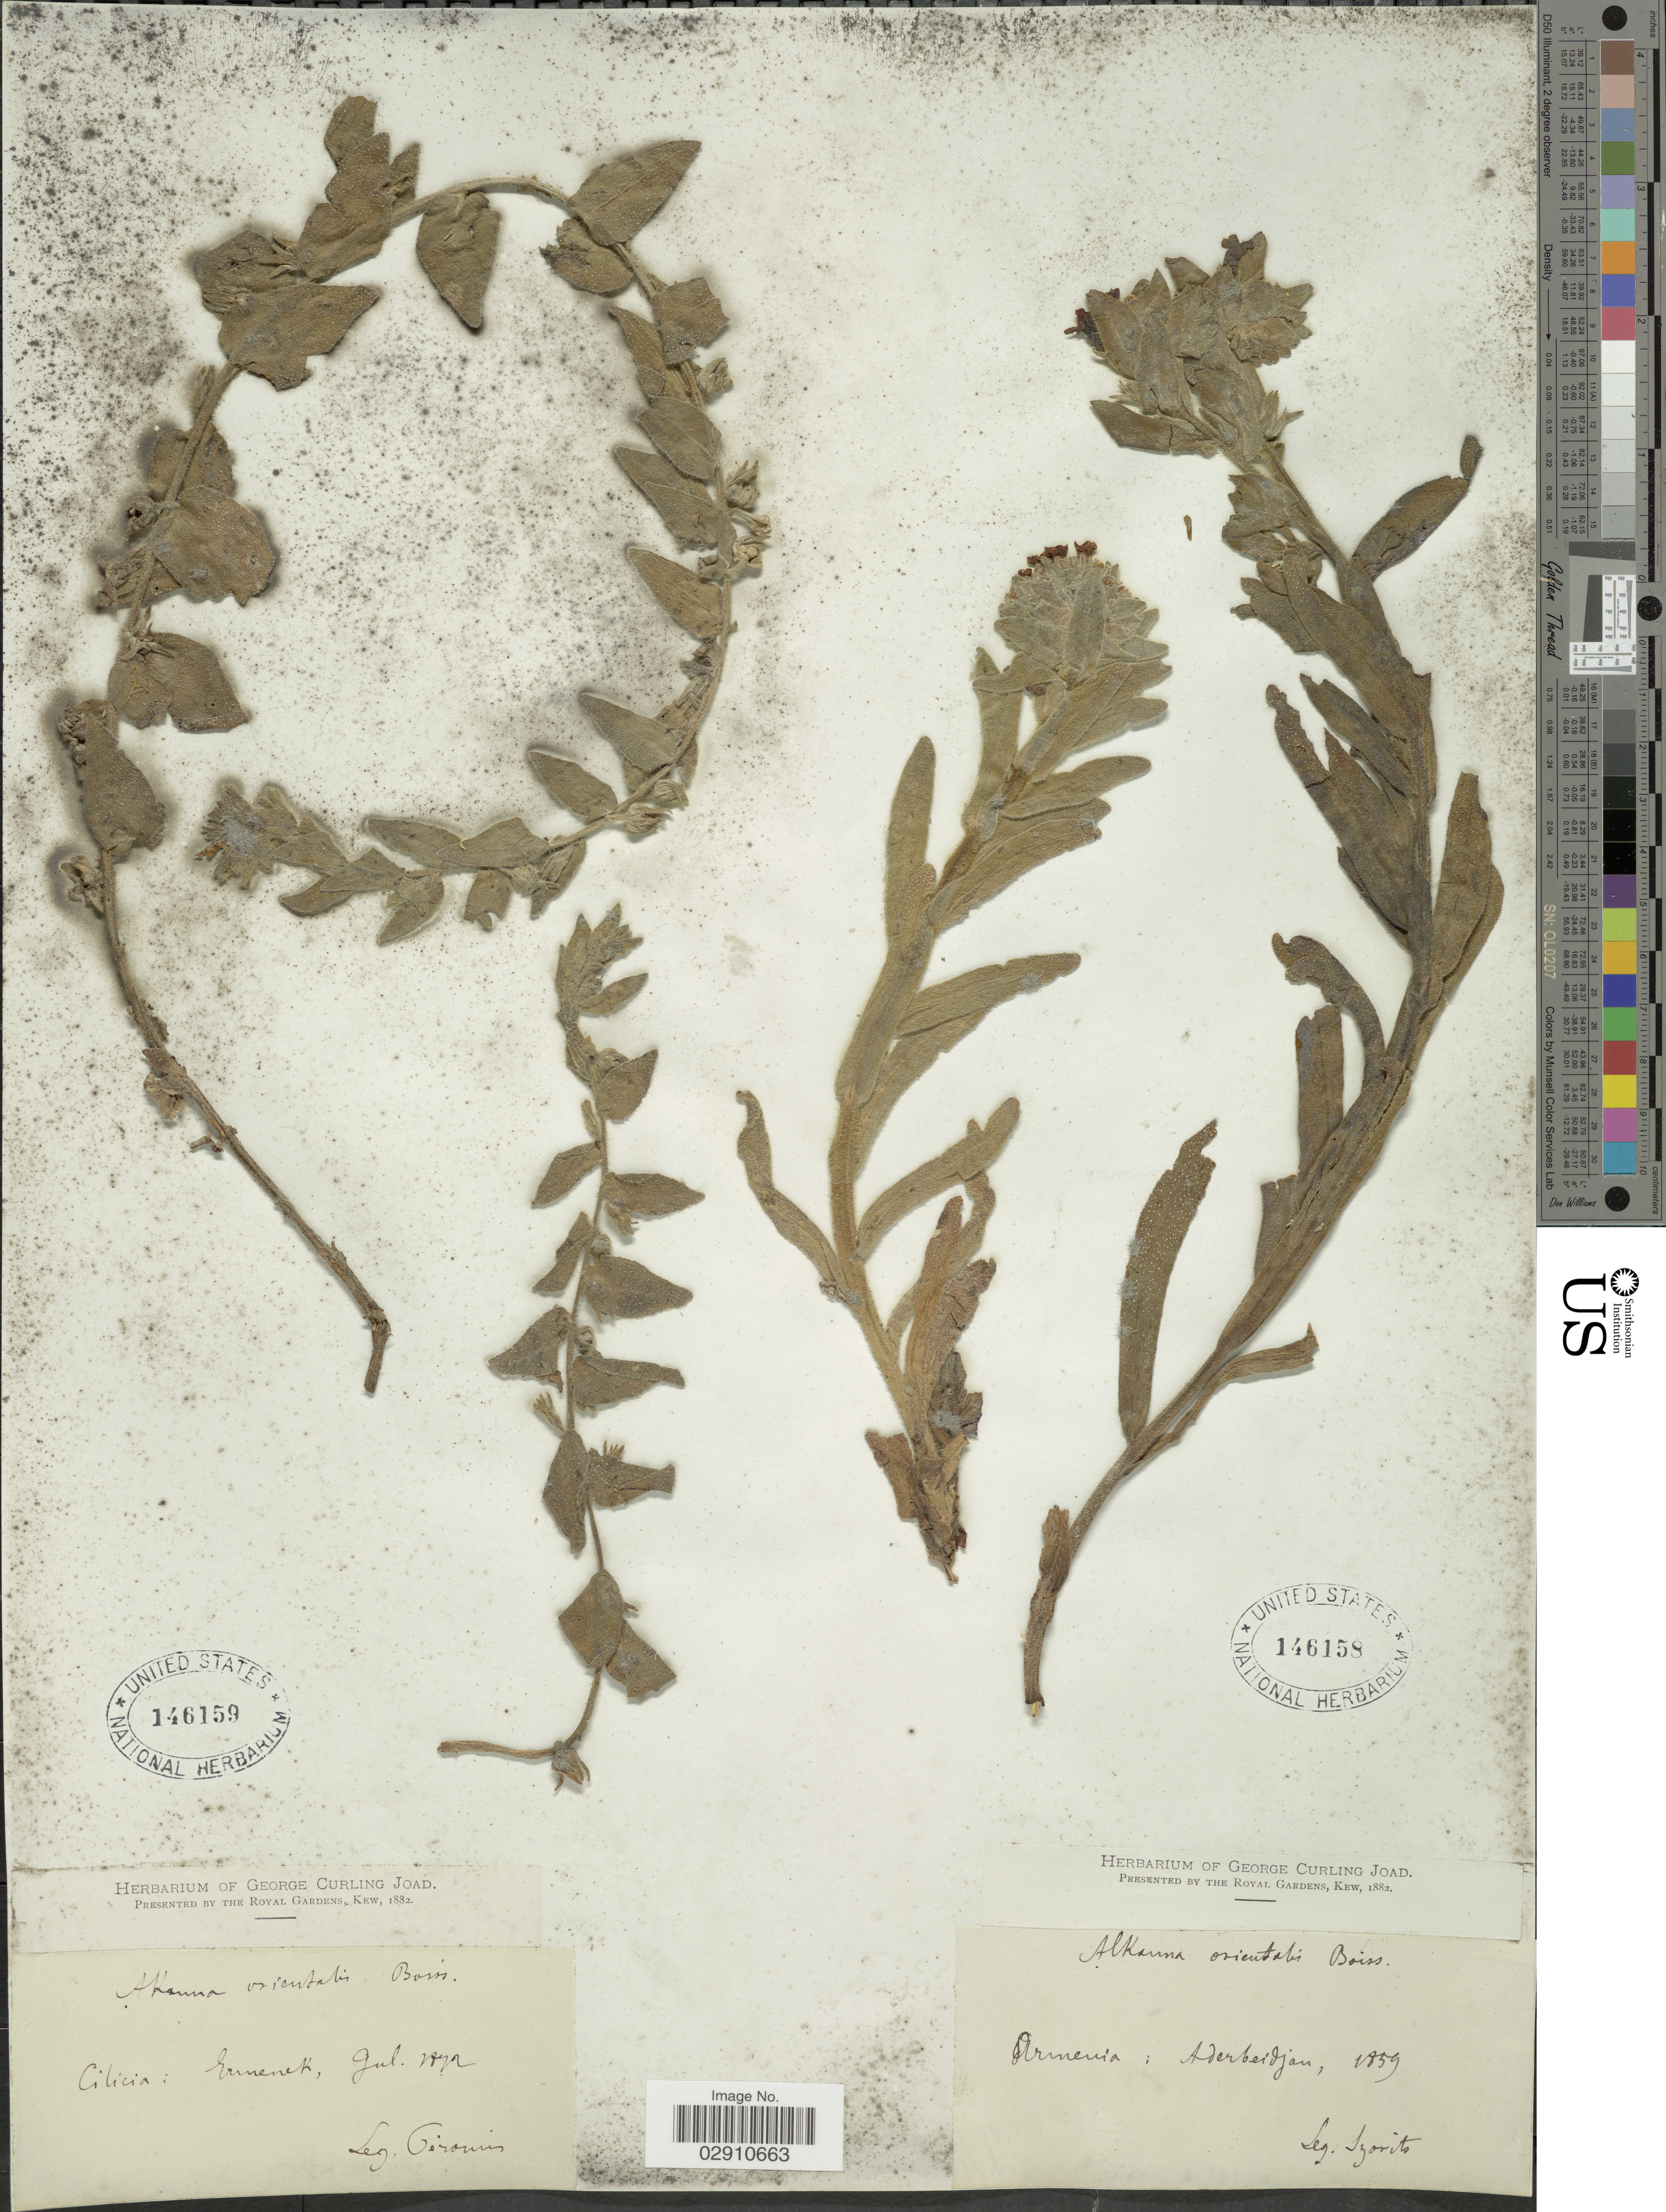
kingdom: Plantae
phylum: Tracheophyta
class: Magnoliopsida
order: Boraginales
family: Boraginaceae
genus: Alkanna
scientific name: Alkanna orientalis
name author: (L.) Boiss.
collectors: Szovits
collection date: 1859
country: Armenia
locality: Aderbeidjan.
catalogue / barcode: US 146158